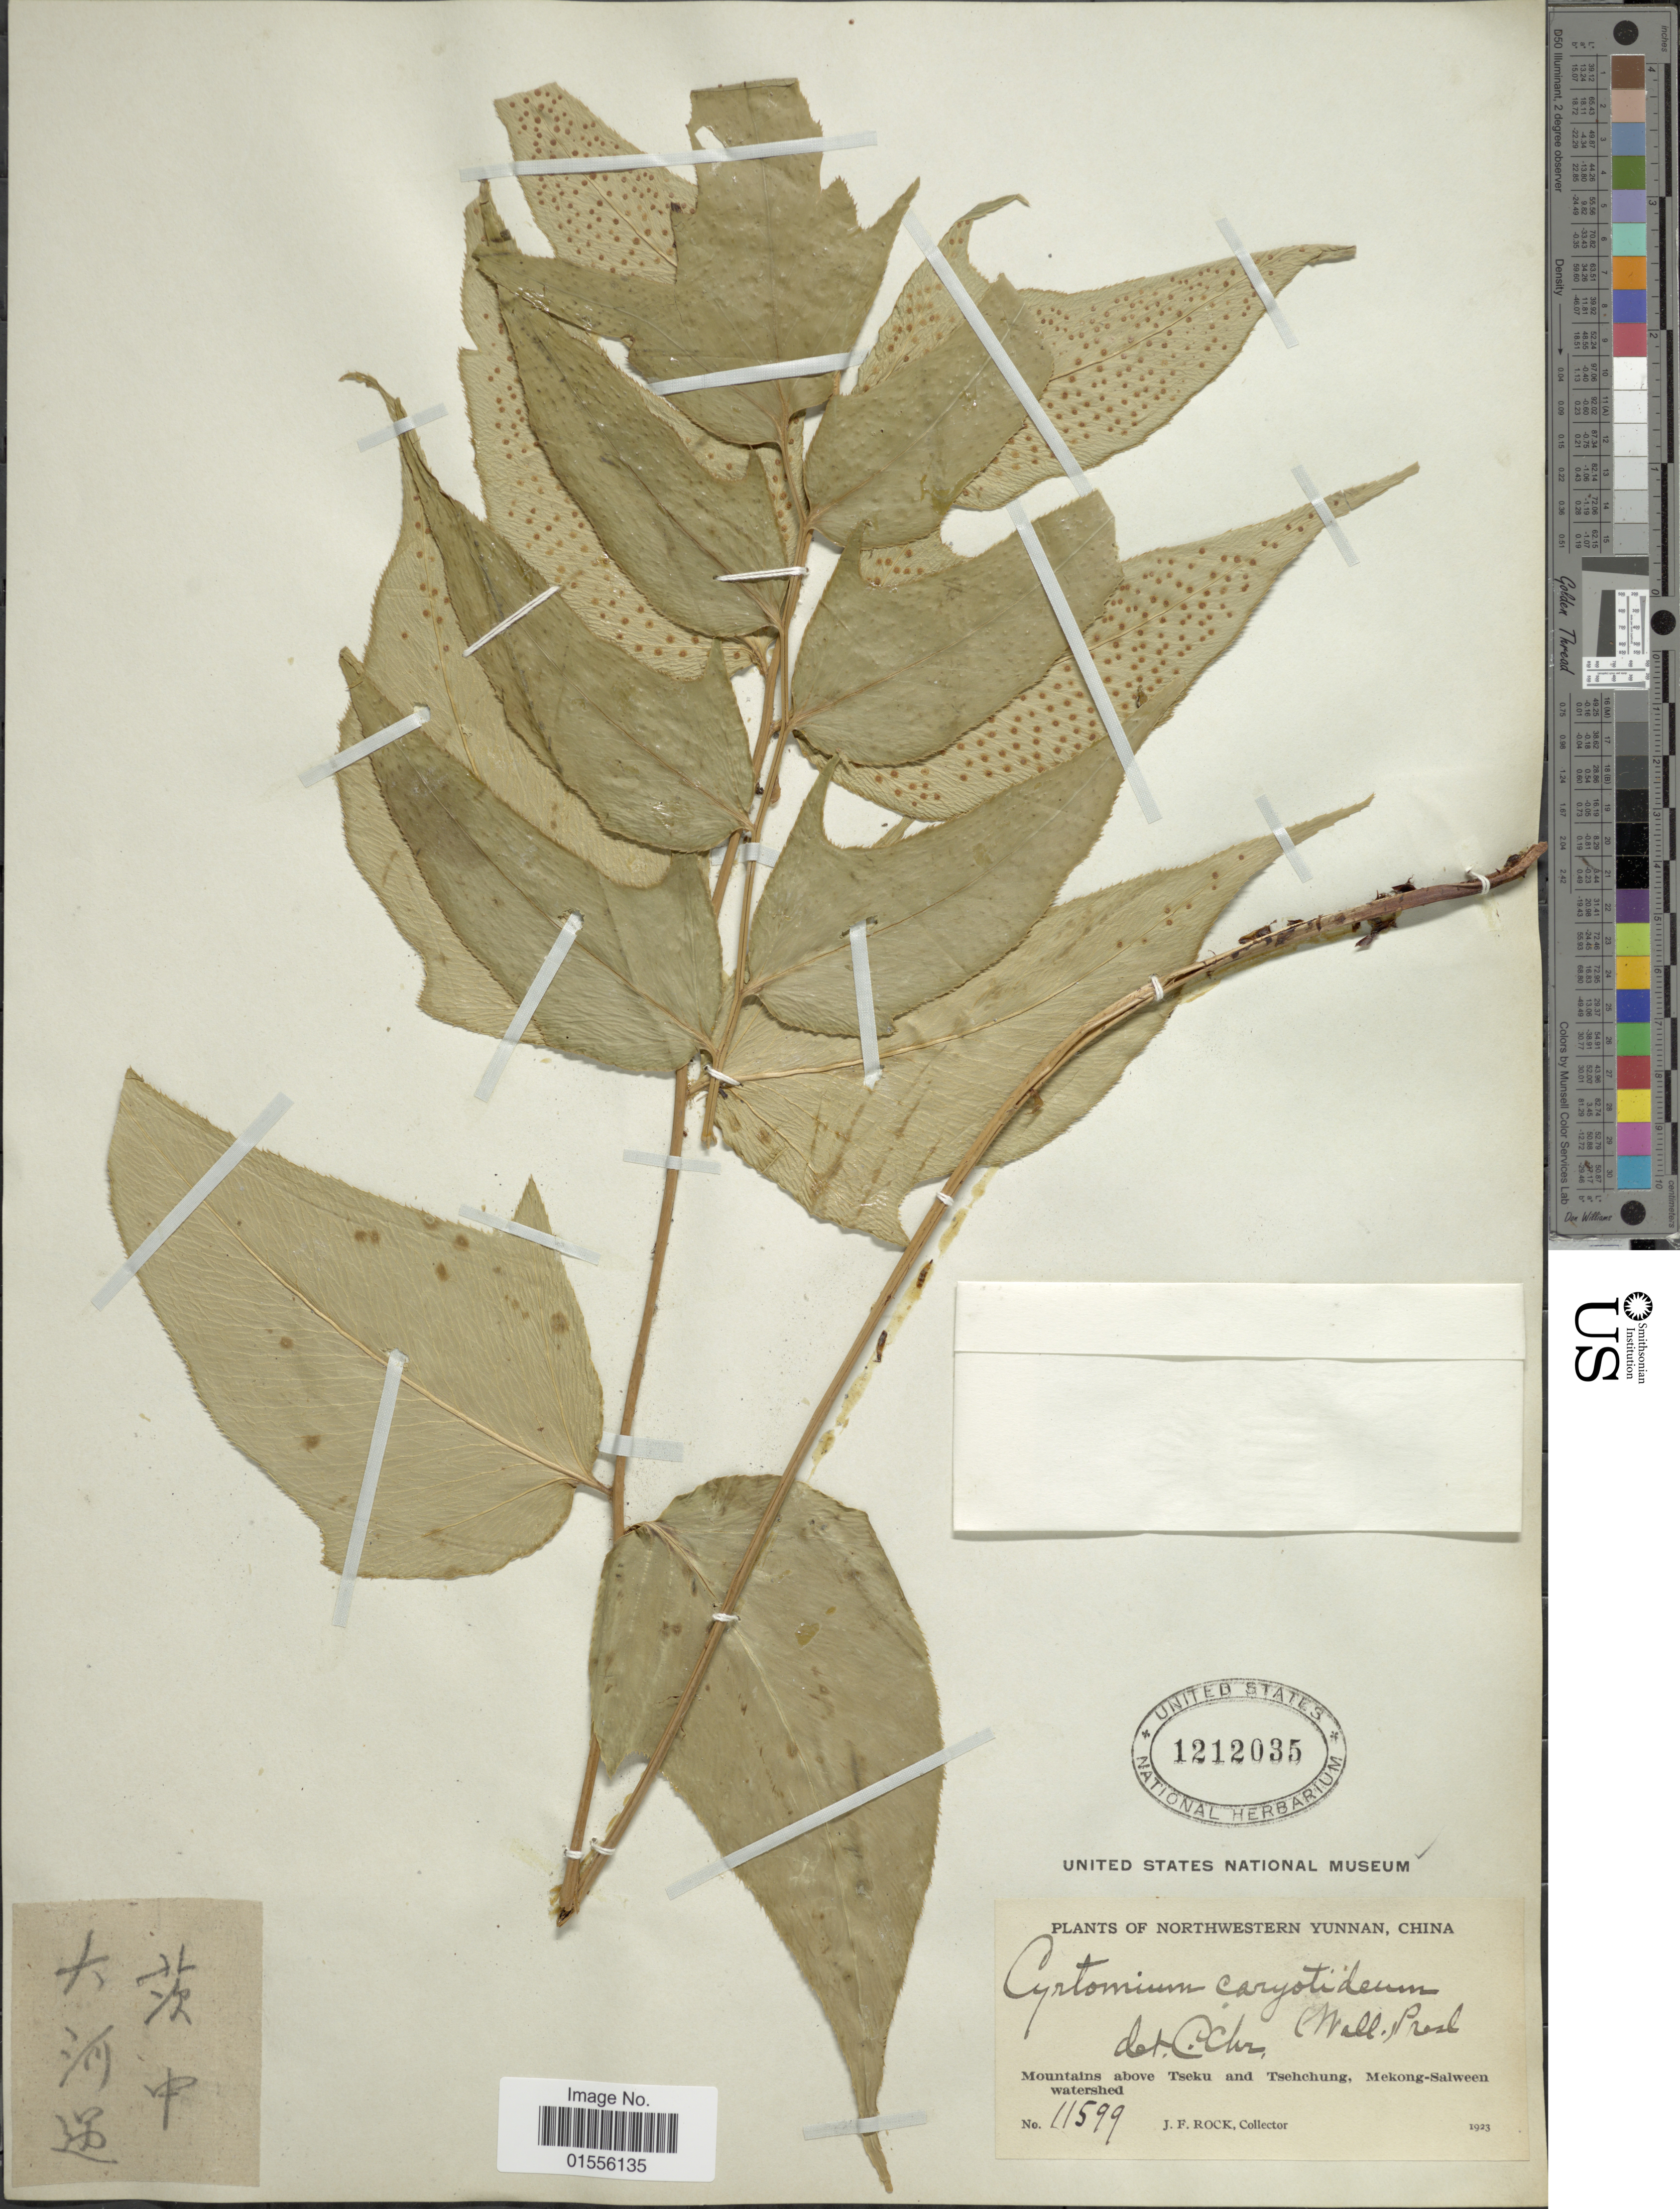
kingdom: Plantae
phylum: Tracheophyta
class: Polypodiopsida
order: Polypodiales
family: Dryopteridaceae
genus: Cyrtomium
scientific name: Cyrtomium caryotideum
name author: (Wall. ex Hook. & Grev.) C. Presl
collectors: J. Rock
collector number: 11599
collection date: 1923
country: China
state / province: Yunnan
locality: Northwestern Yunnan, Mountains above Tseku and Tsehchung, Mekong-Salween watershed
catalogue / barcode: US 1212035